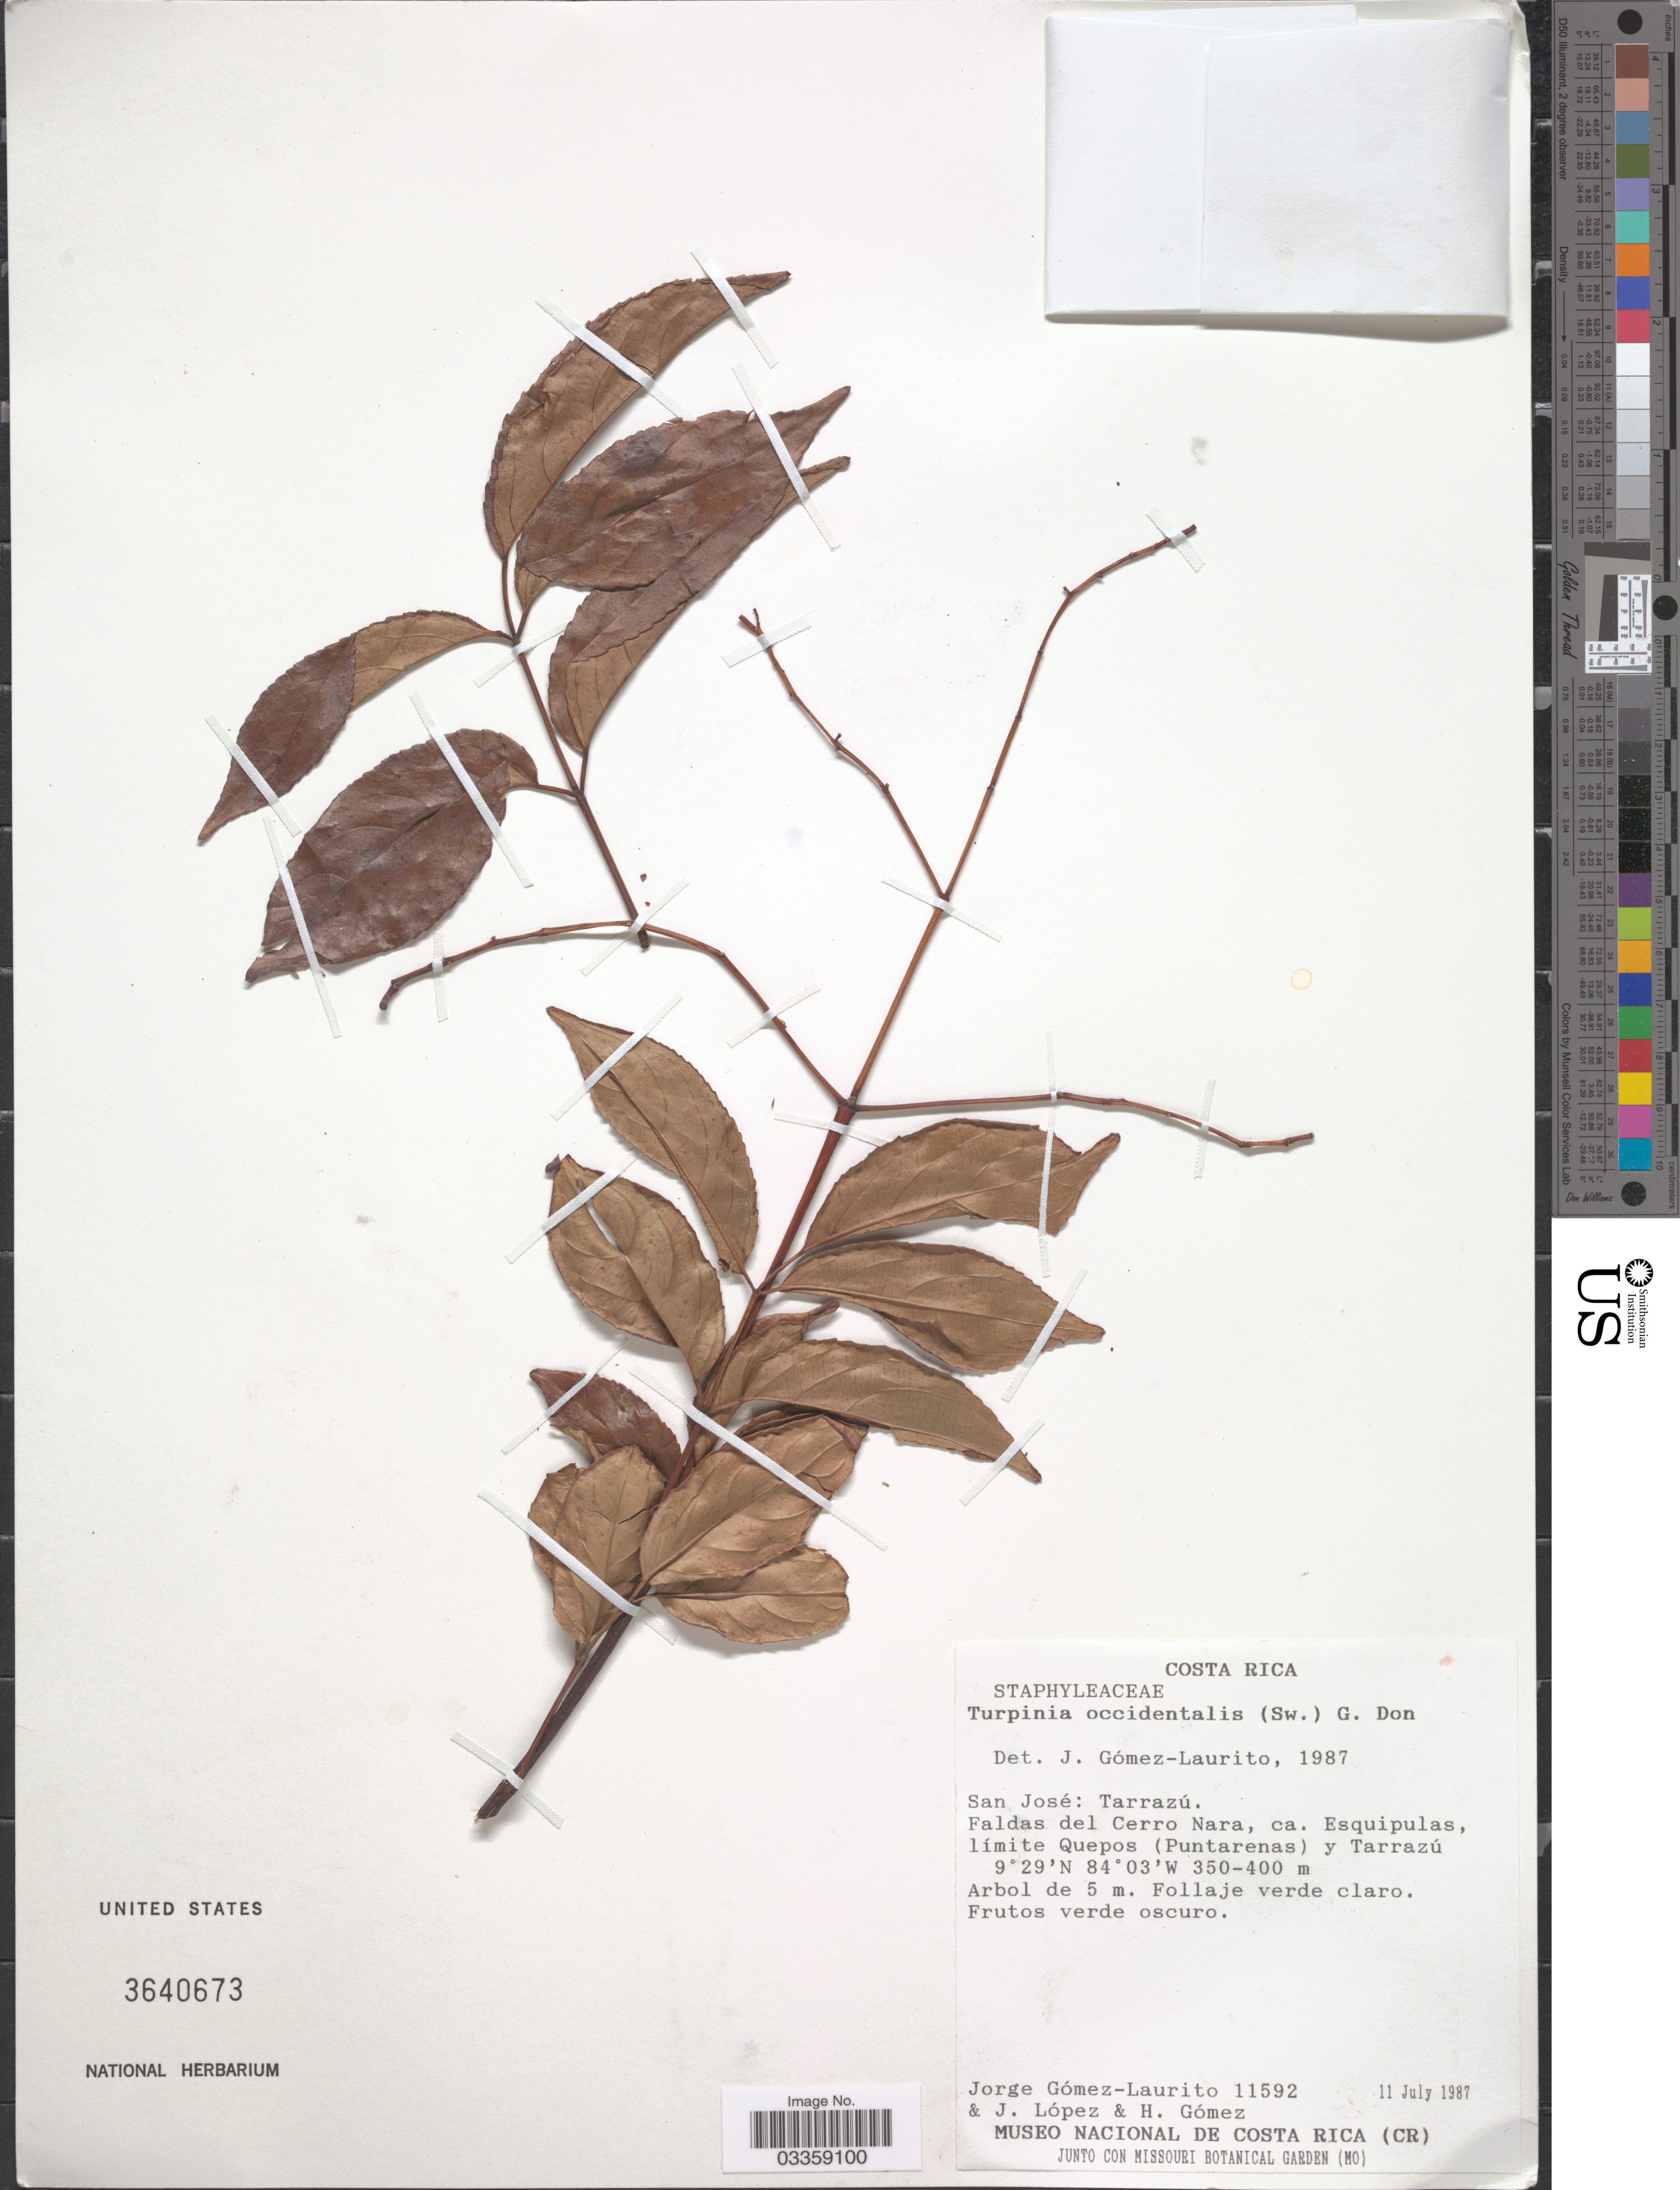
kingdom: Plantae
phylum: Tracheophyta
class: Magnoliopsida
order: Crossosomatales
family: Staphyleaceae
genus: Turpinia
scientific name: Turpinia occidentalis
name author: (Sw.) G. Don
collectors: J. A. Gómez-Laurito, J. Lopez & H. Gomez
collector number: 11592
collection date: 1987-07-11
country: Costa Rica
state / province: San José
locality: Tarrazú. Faldas del Cerro Nara, ca. Esuipulas, límite Quepos (Puntarenas) y Tarrazú.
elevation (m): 350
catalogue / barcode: US 3640673